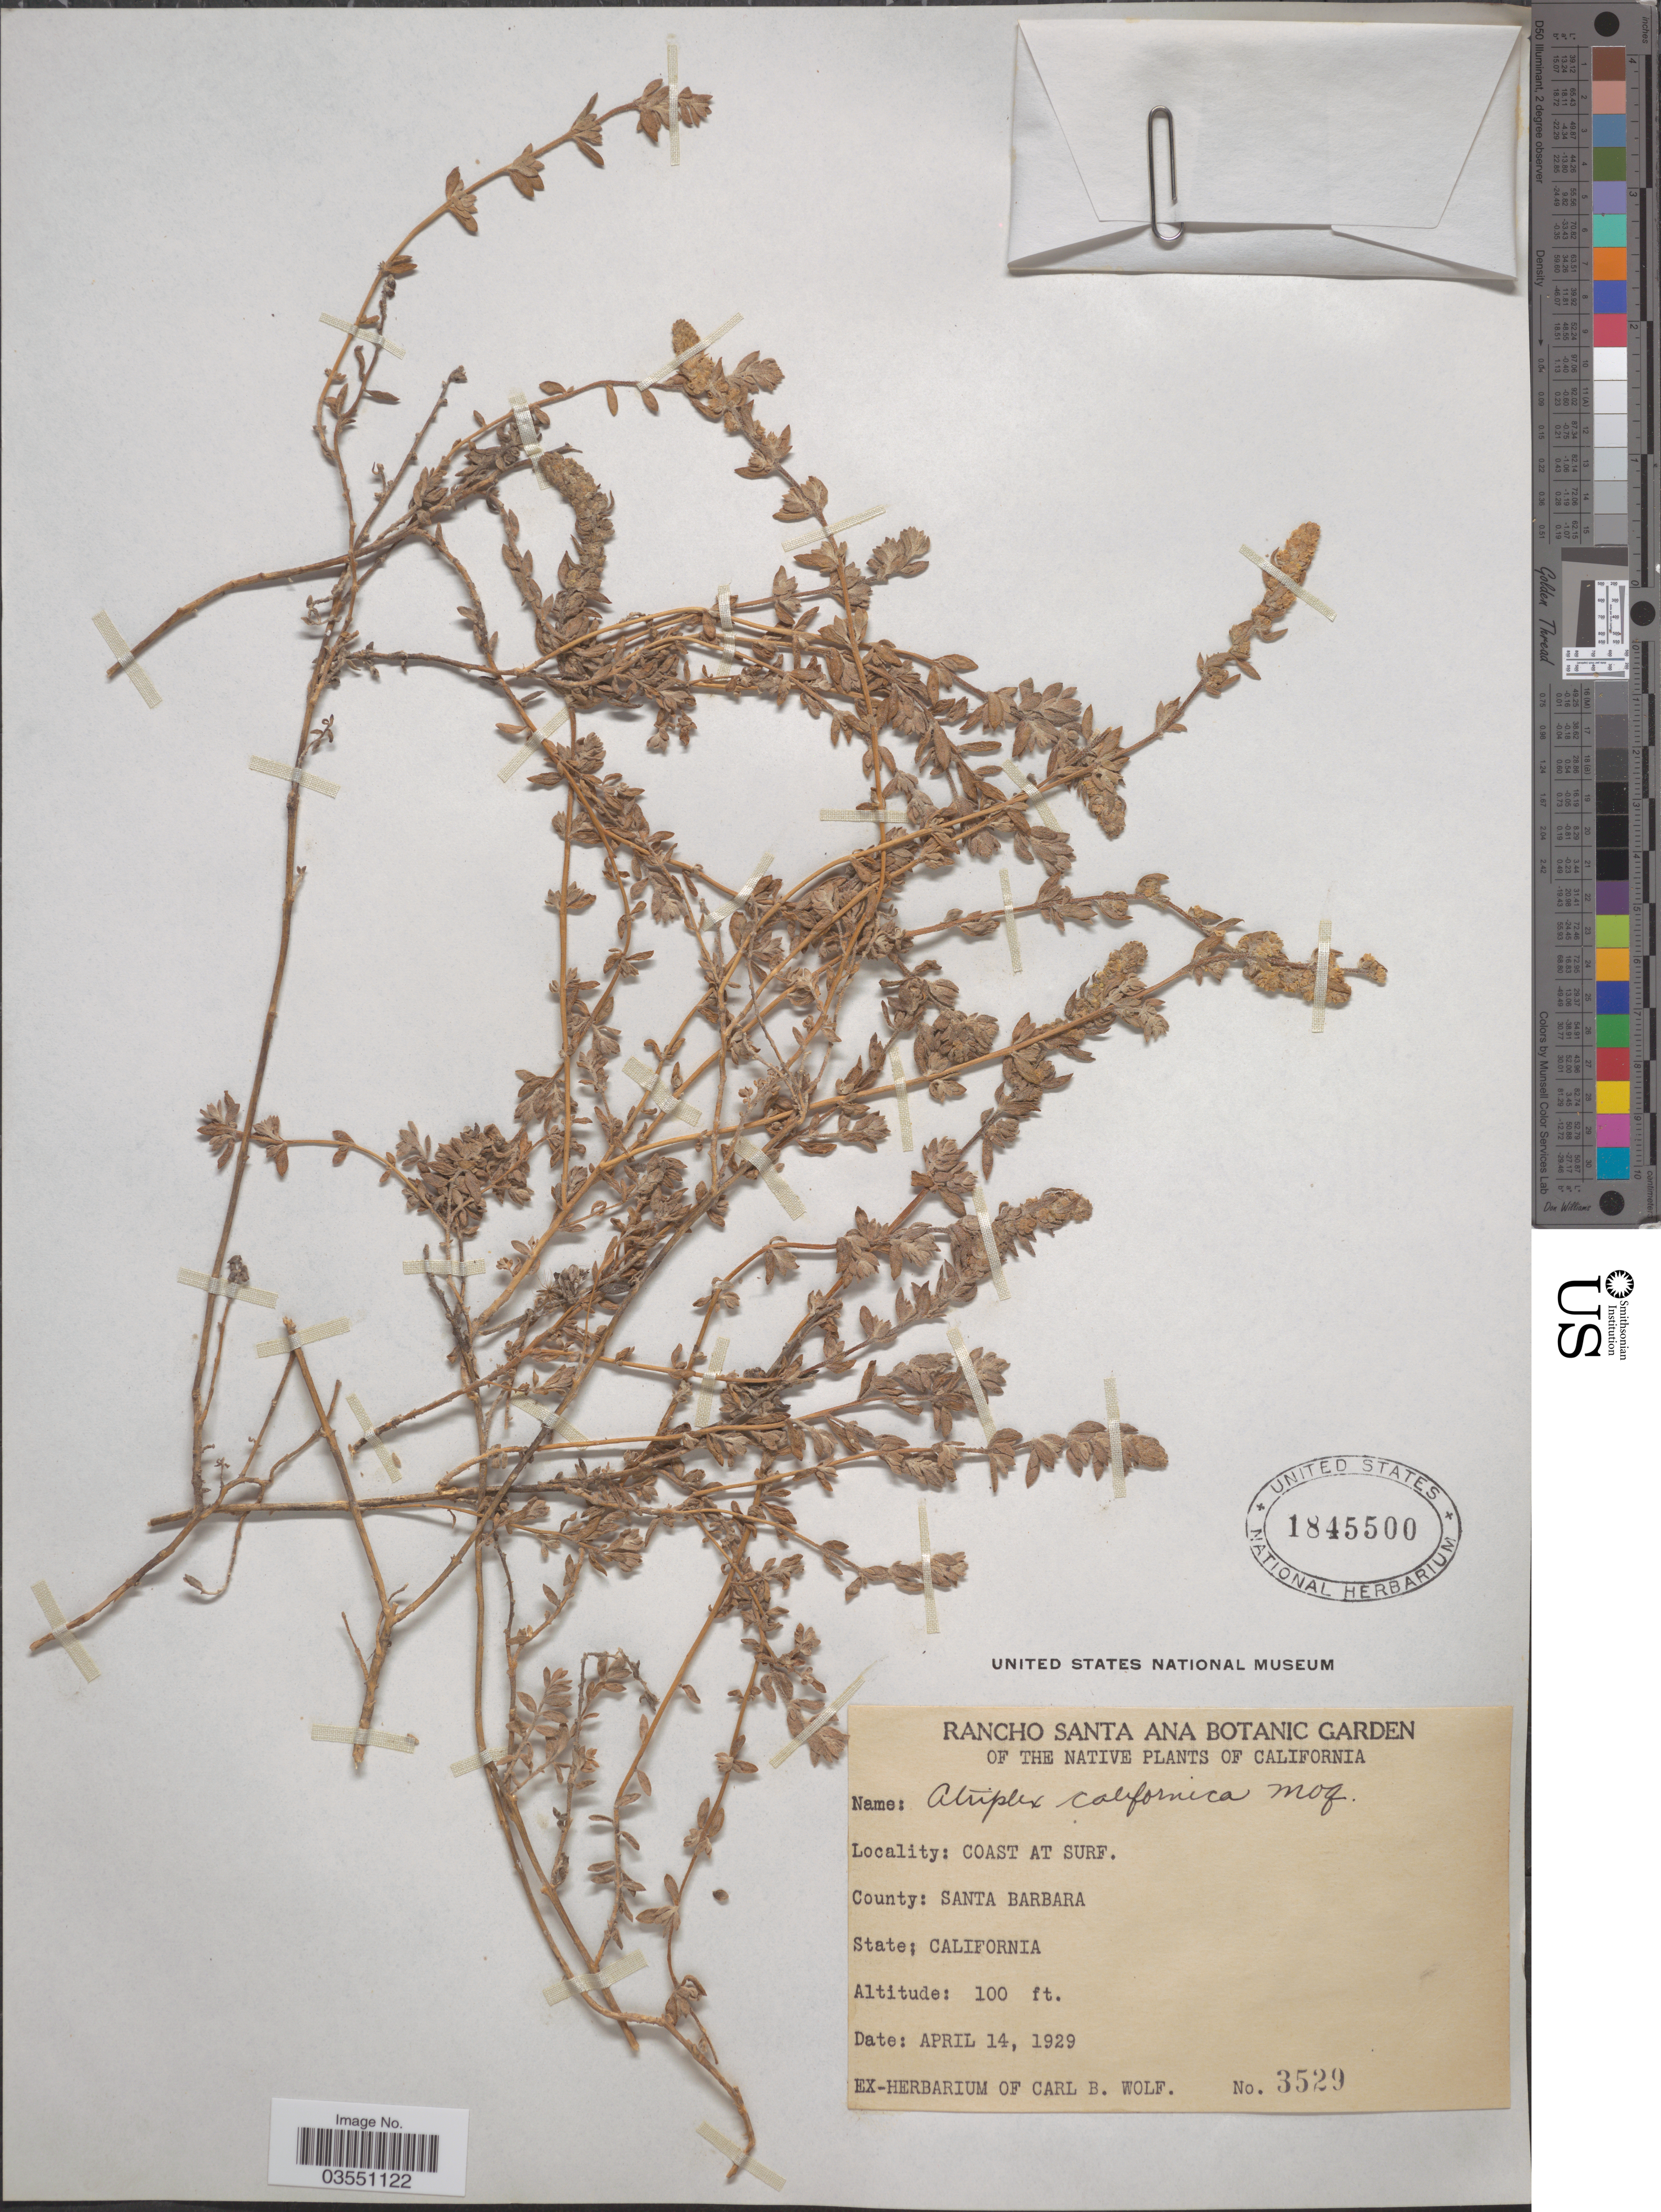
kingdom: Plantae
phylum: Tracheophyta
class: Magnoliopsida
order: Caryophyllales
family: Amaranthaceae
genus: Extriplex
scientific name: Extriplex californica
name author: (Moq.) E.H. Zacharias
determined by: Strong, Mark T., (BOT), Smithsonian Institution - National Museum of Natural History (UNITED STATES)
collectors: ex herb. Carl B. Wolf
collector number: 3529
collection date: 1929-04-14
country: United States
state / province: California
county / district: Santa Barbara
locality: Coast at surf. County: Santa Barbara.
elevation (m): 30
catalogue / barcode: US 1845500